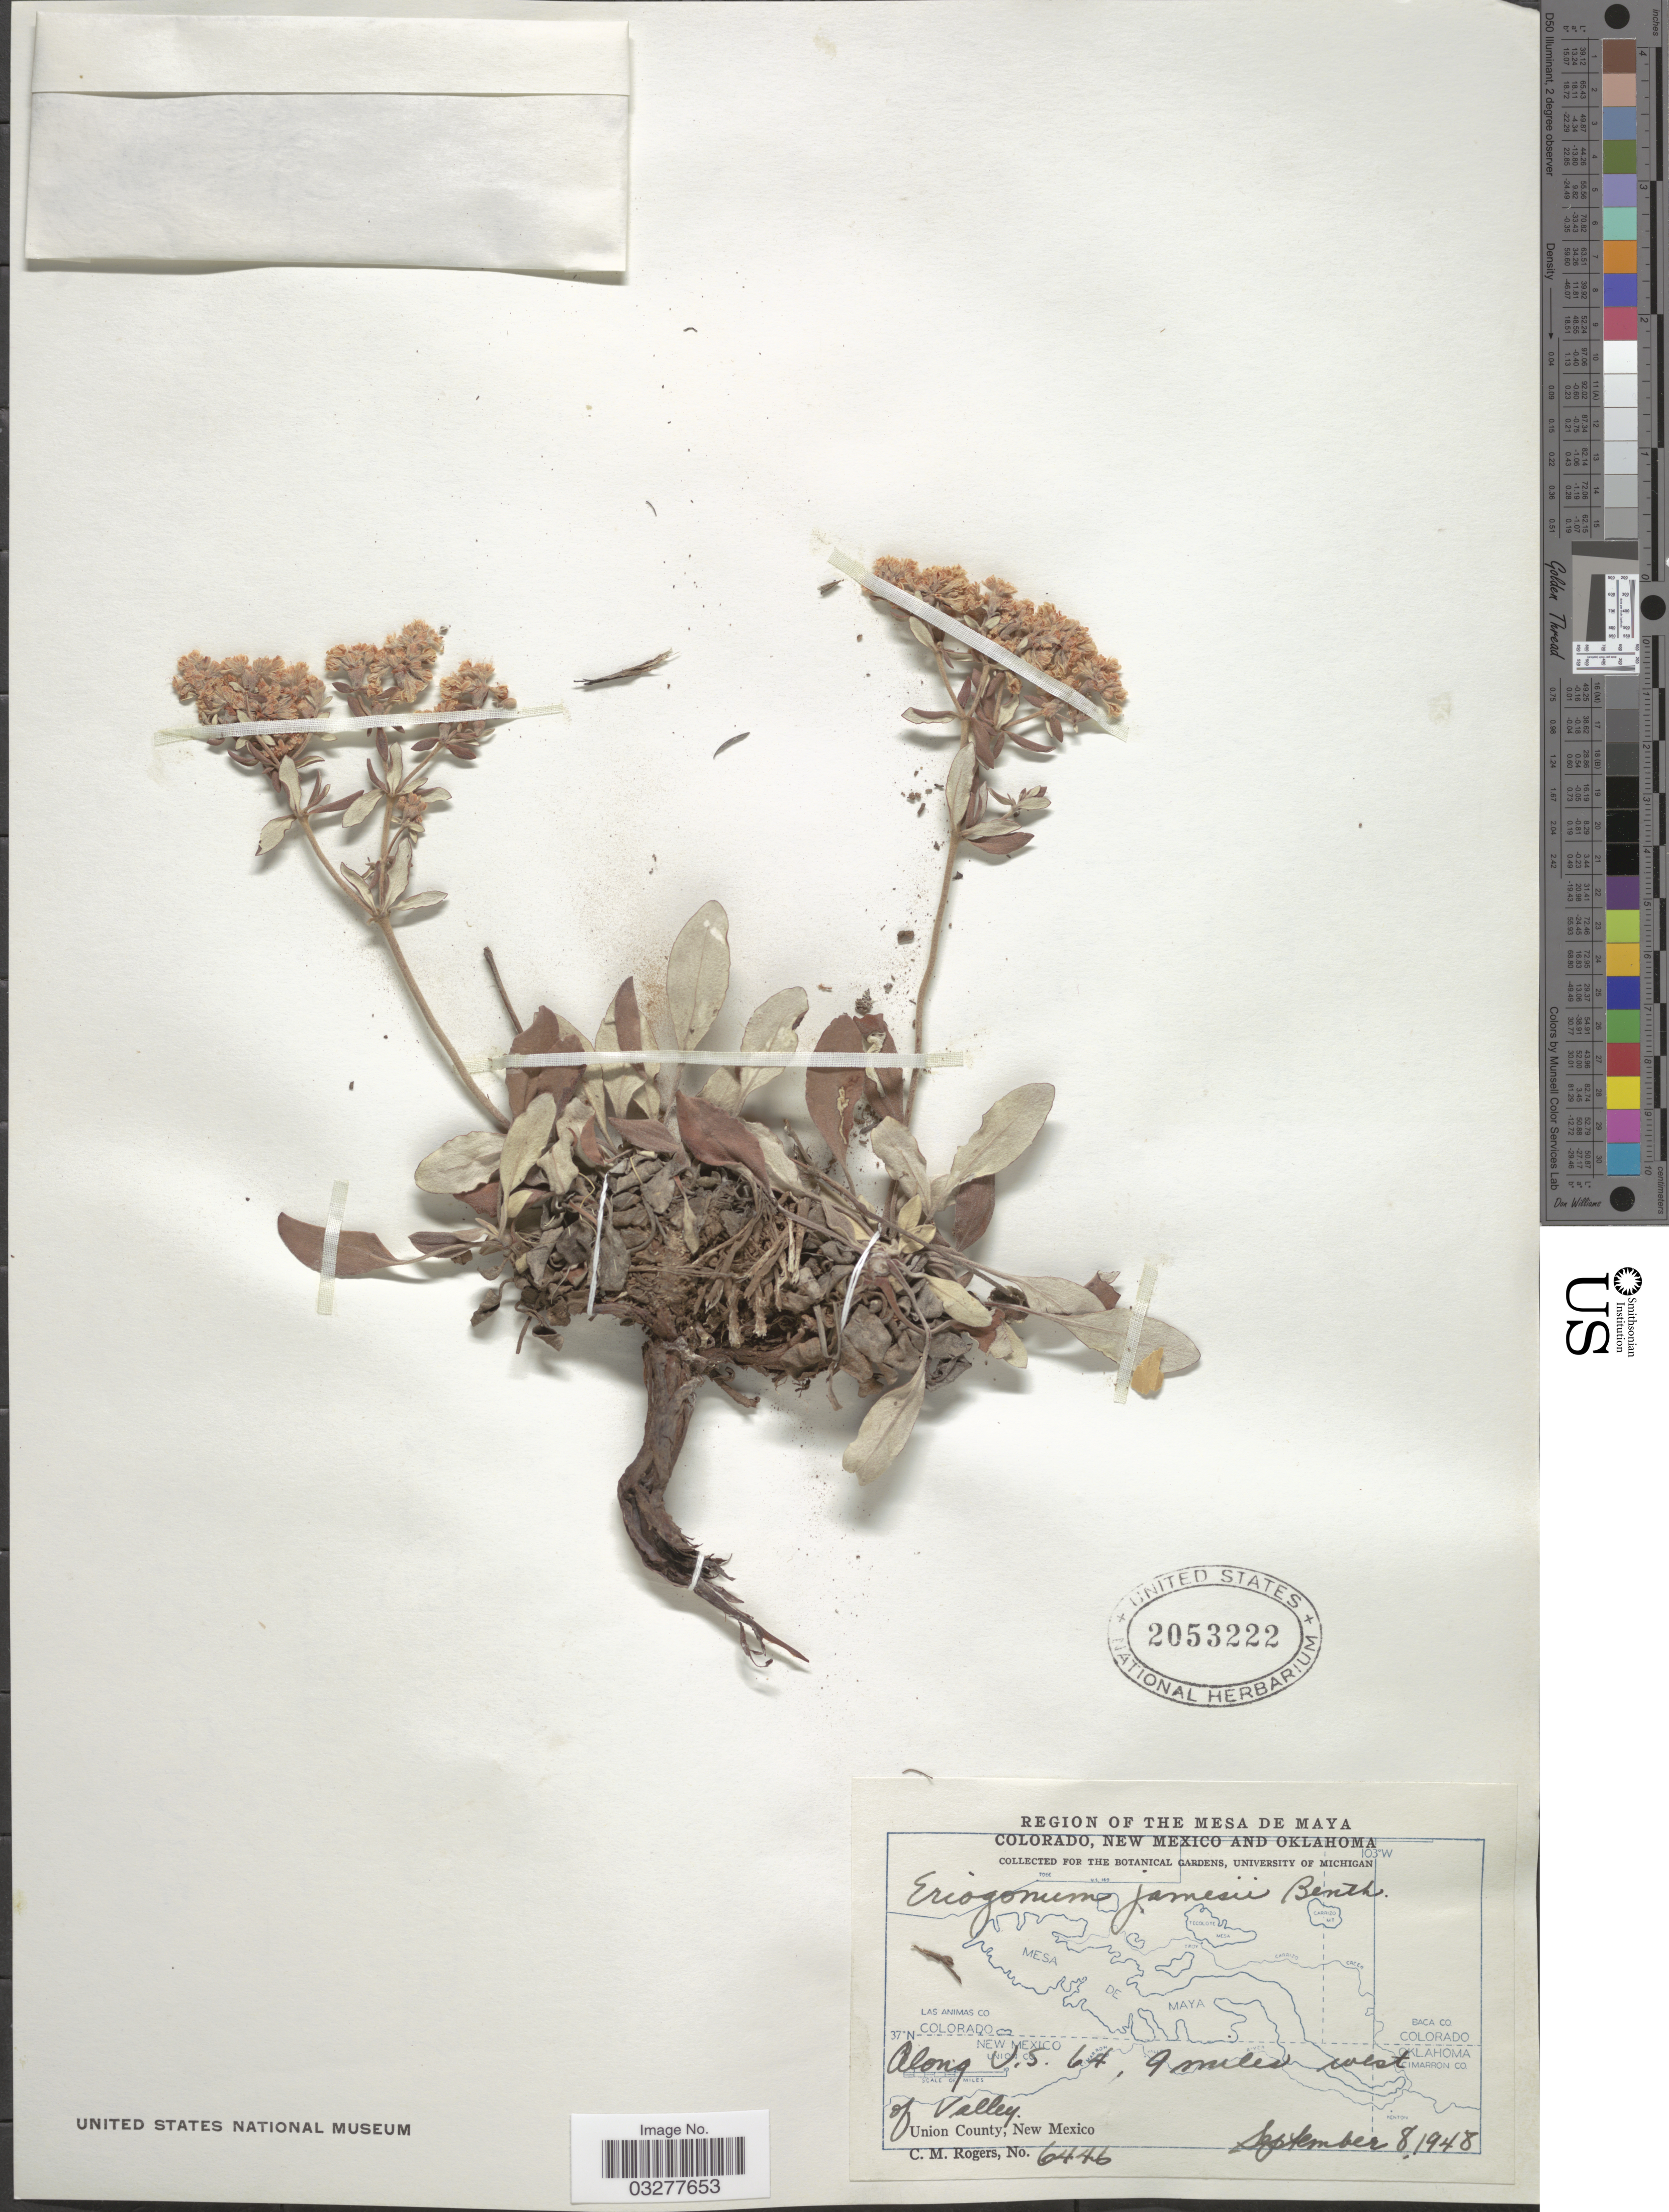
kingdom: Plantae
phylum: Tracheophyta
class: Magnoliopsida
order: Caryophyllales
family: Polygonaceae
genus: Eriogonum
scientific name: Eriogonum jamesii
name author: Benth.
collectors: C. M. Rogers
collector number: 6446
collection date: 1948-09-08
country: United States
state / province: New Mexico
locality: Region of The Mesa de Maya, Along U.S. 64, 9 miles west of Valley. Union County.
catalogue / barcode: US 2053222